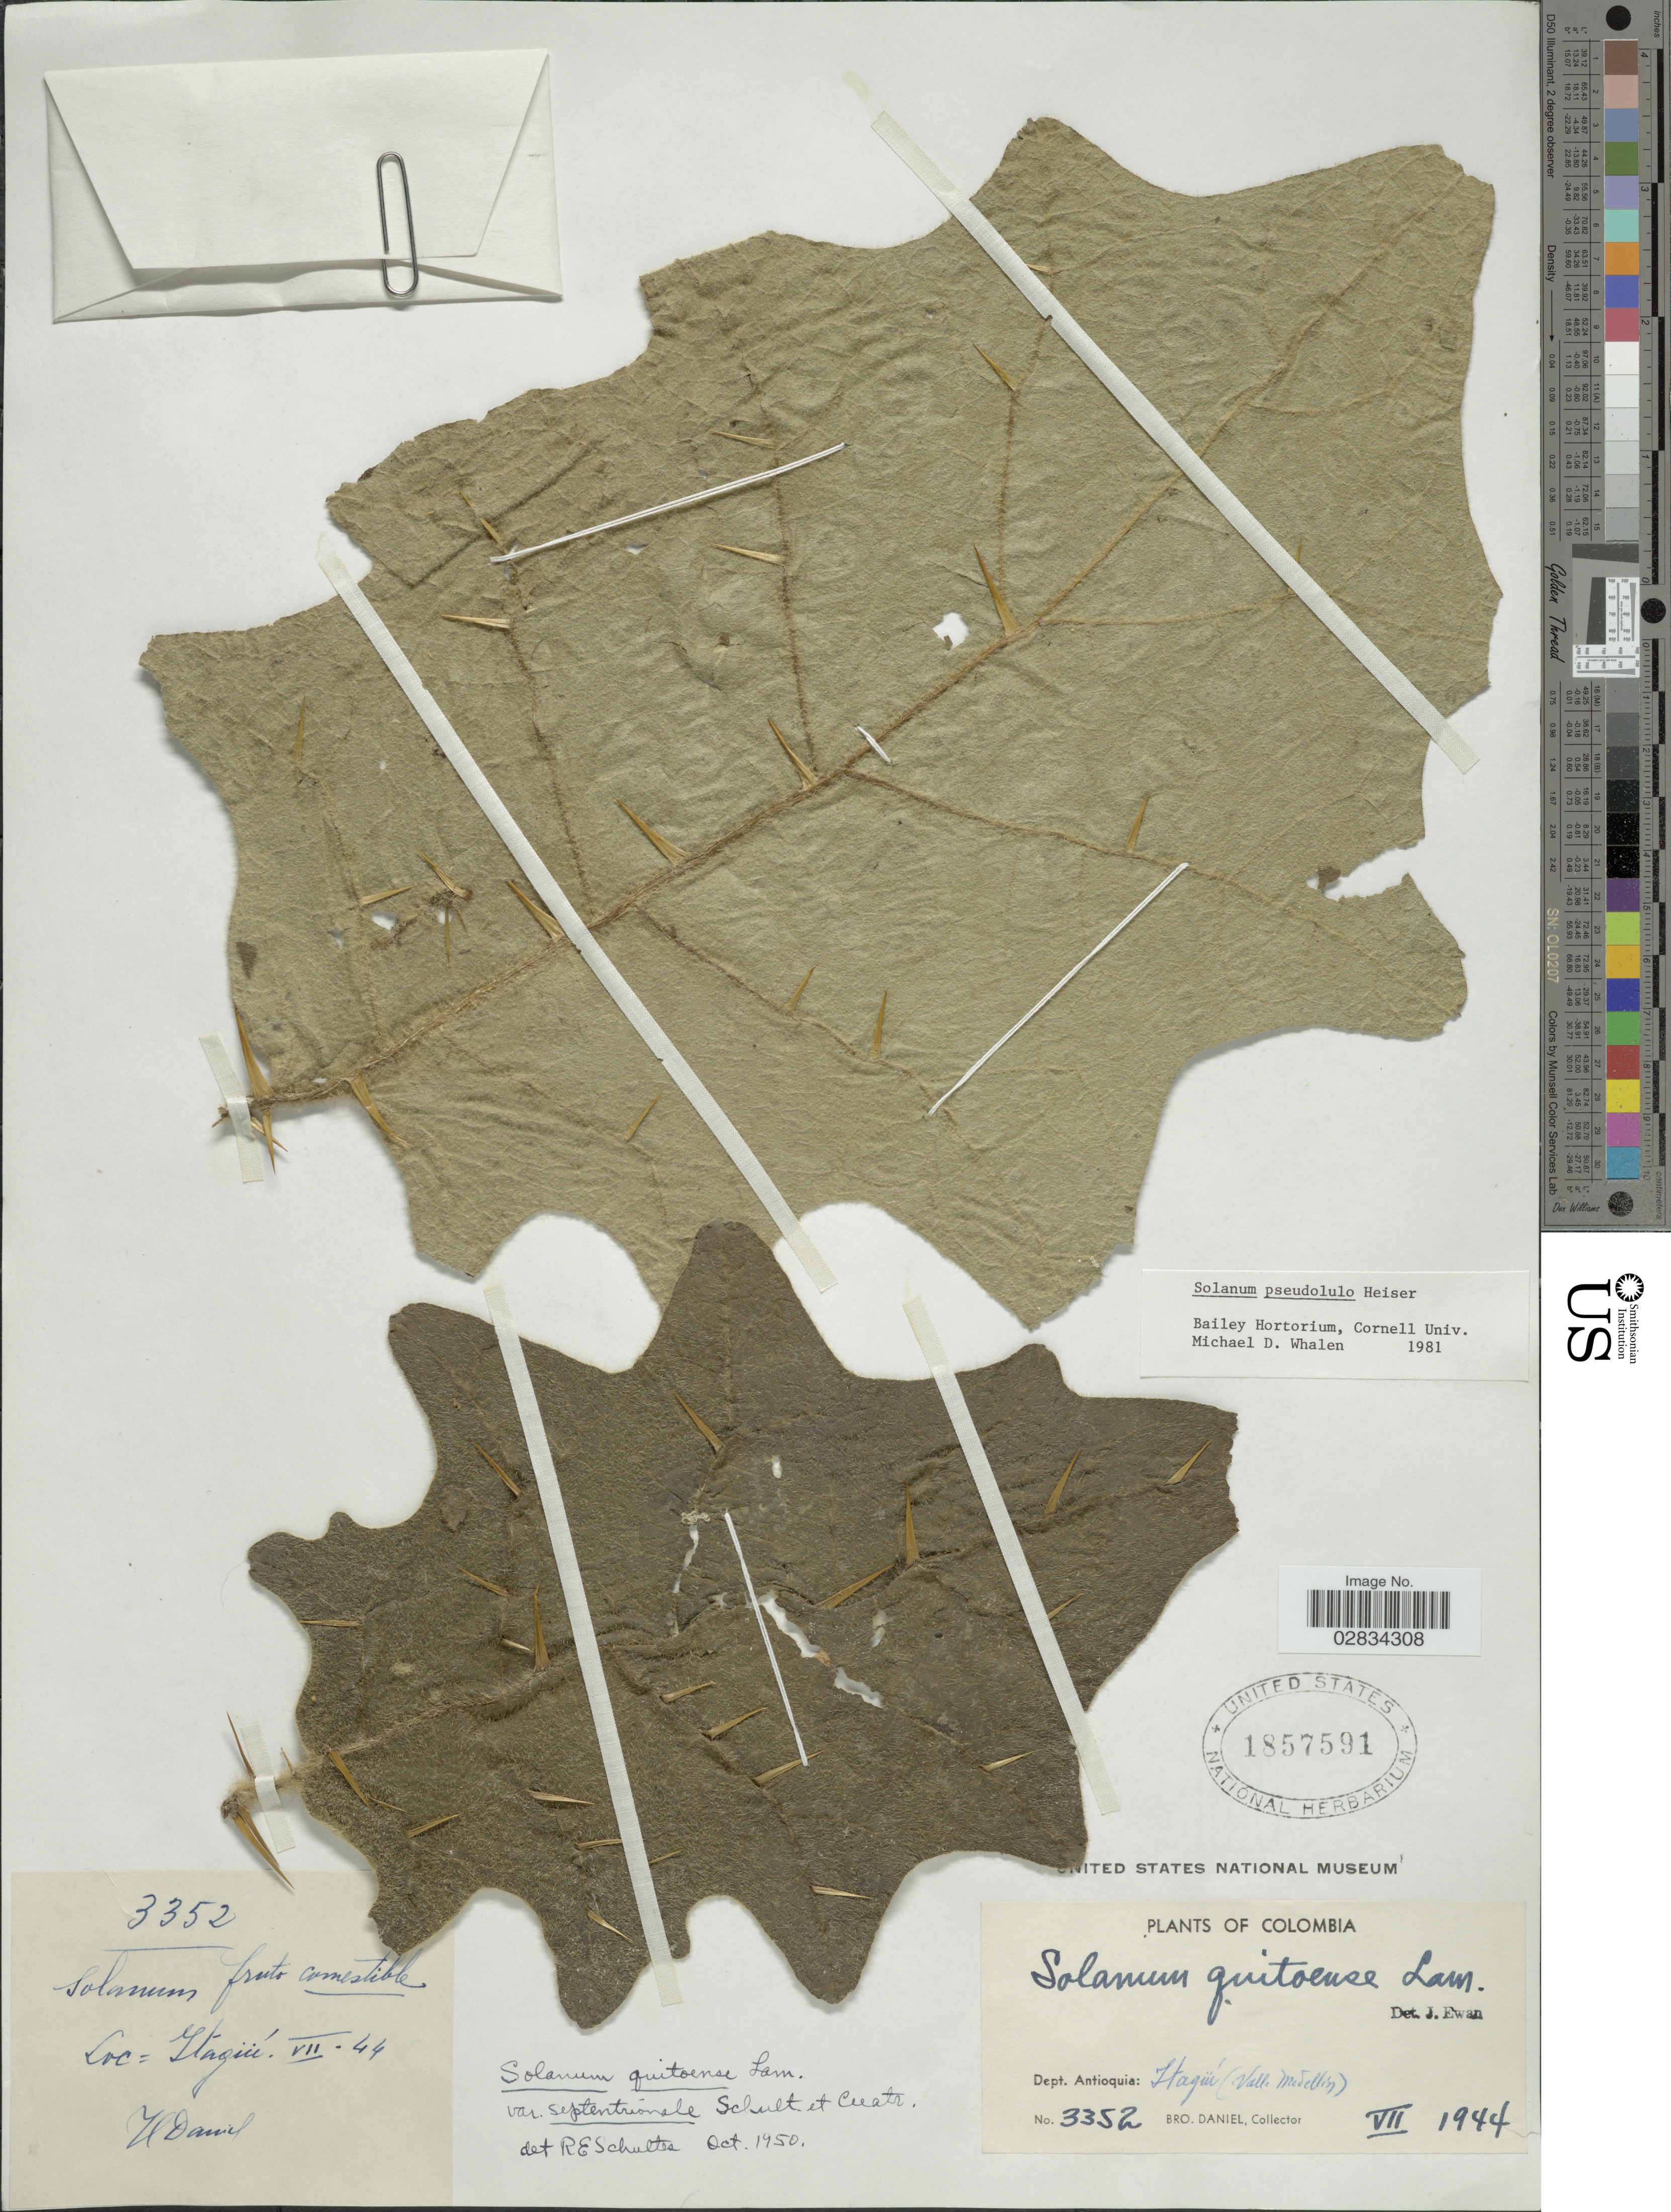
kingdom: Plantae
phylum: Tracheophyta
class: Magnoliopsida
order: Solanales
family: Solanaceae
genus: Solanum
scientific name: Solanum pseudolulo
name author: Heiser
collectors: Bro. Daniel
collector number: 3352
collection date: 1944-07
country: Colombia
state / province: Antioquia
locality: Dept. Antioquia: Itaquí (Valle Medellín).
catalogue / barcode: US 1857591